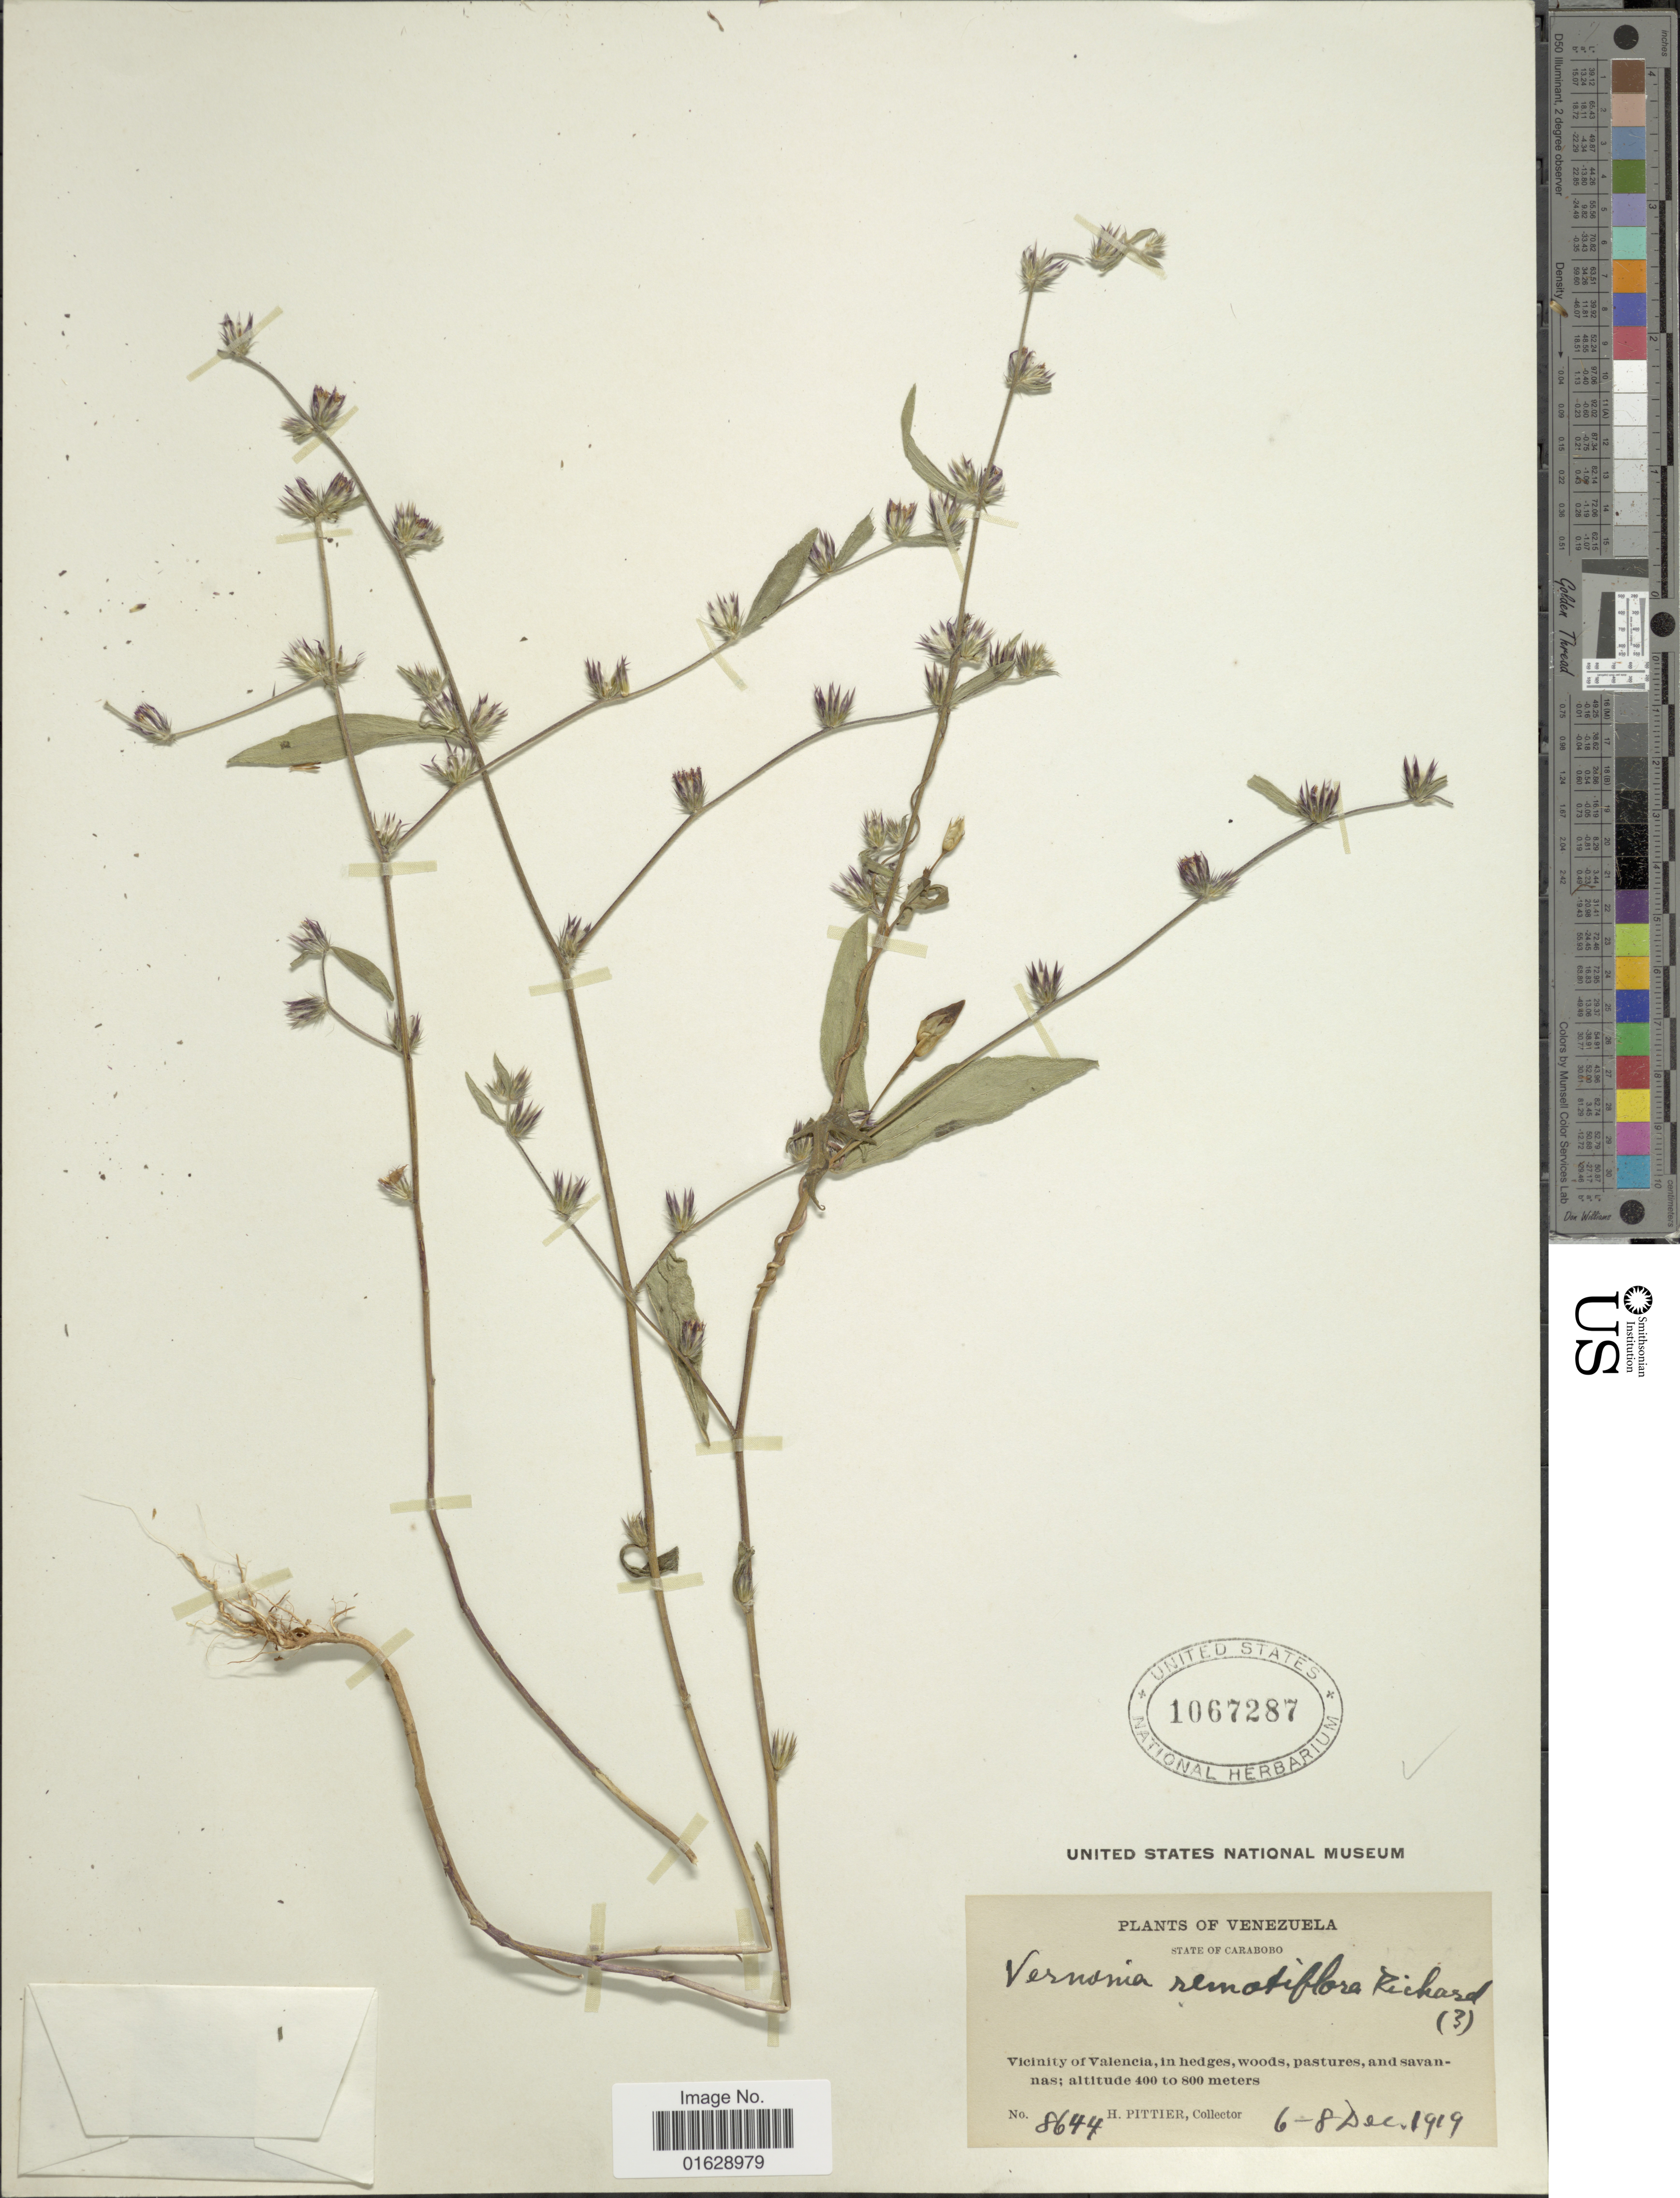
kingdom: Plantae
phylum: Tracheophyta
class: Magnoliopsida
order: Asterales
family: Asteraceae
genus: Lepidaploa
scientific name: Lepidaploa remotiflora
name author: (Rich.) H. Rob.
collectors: H. F. Pittier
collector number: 8644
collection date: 1919-12-06/1919-12-08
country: Venezuela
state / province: Carabobo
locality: Vicinity of Valencia, in hedges, woods, pastures, and savannas.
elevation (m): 400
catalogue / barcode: US 1067287